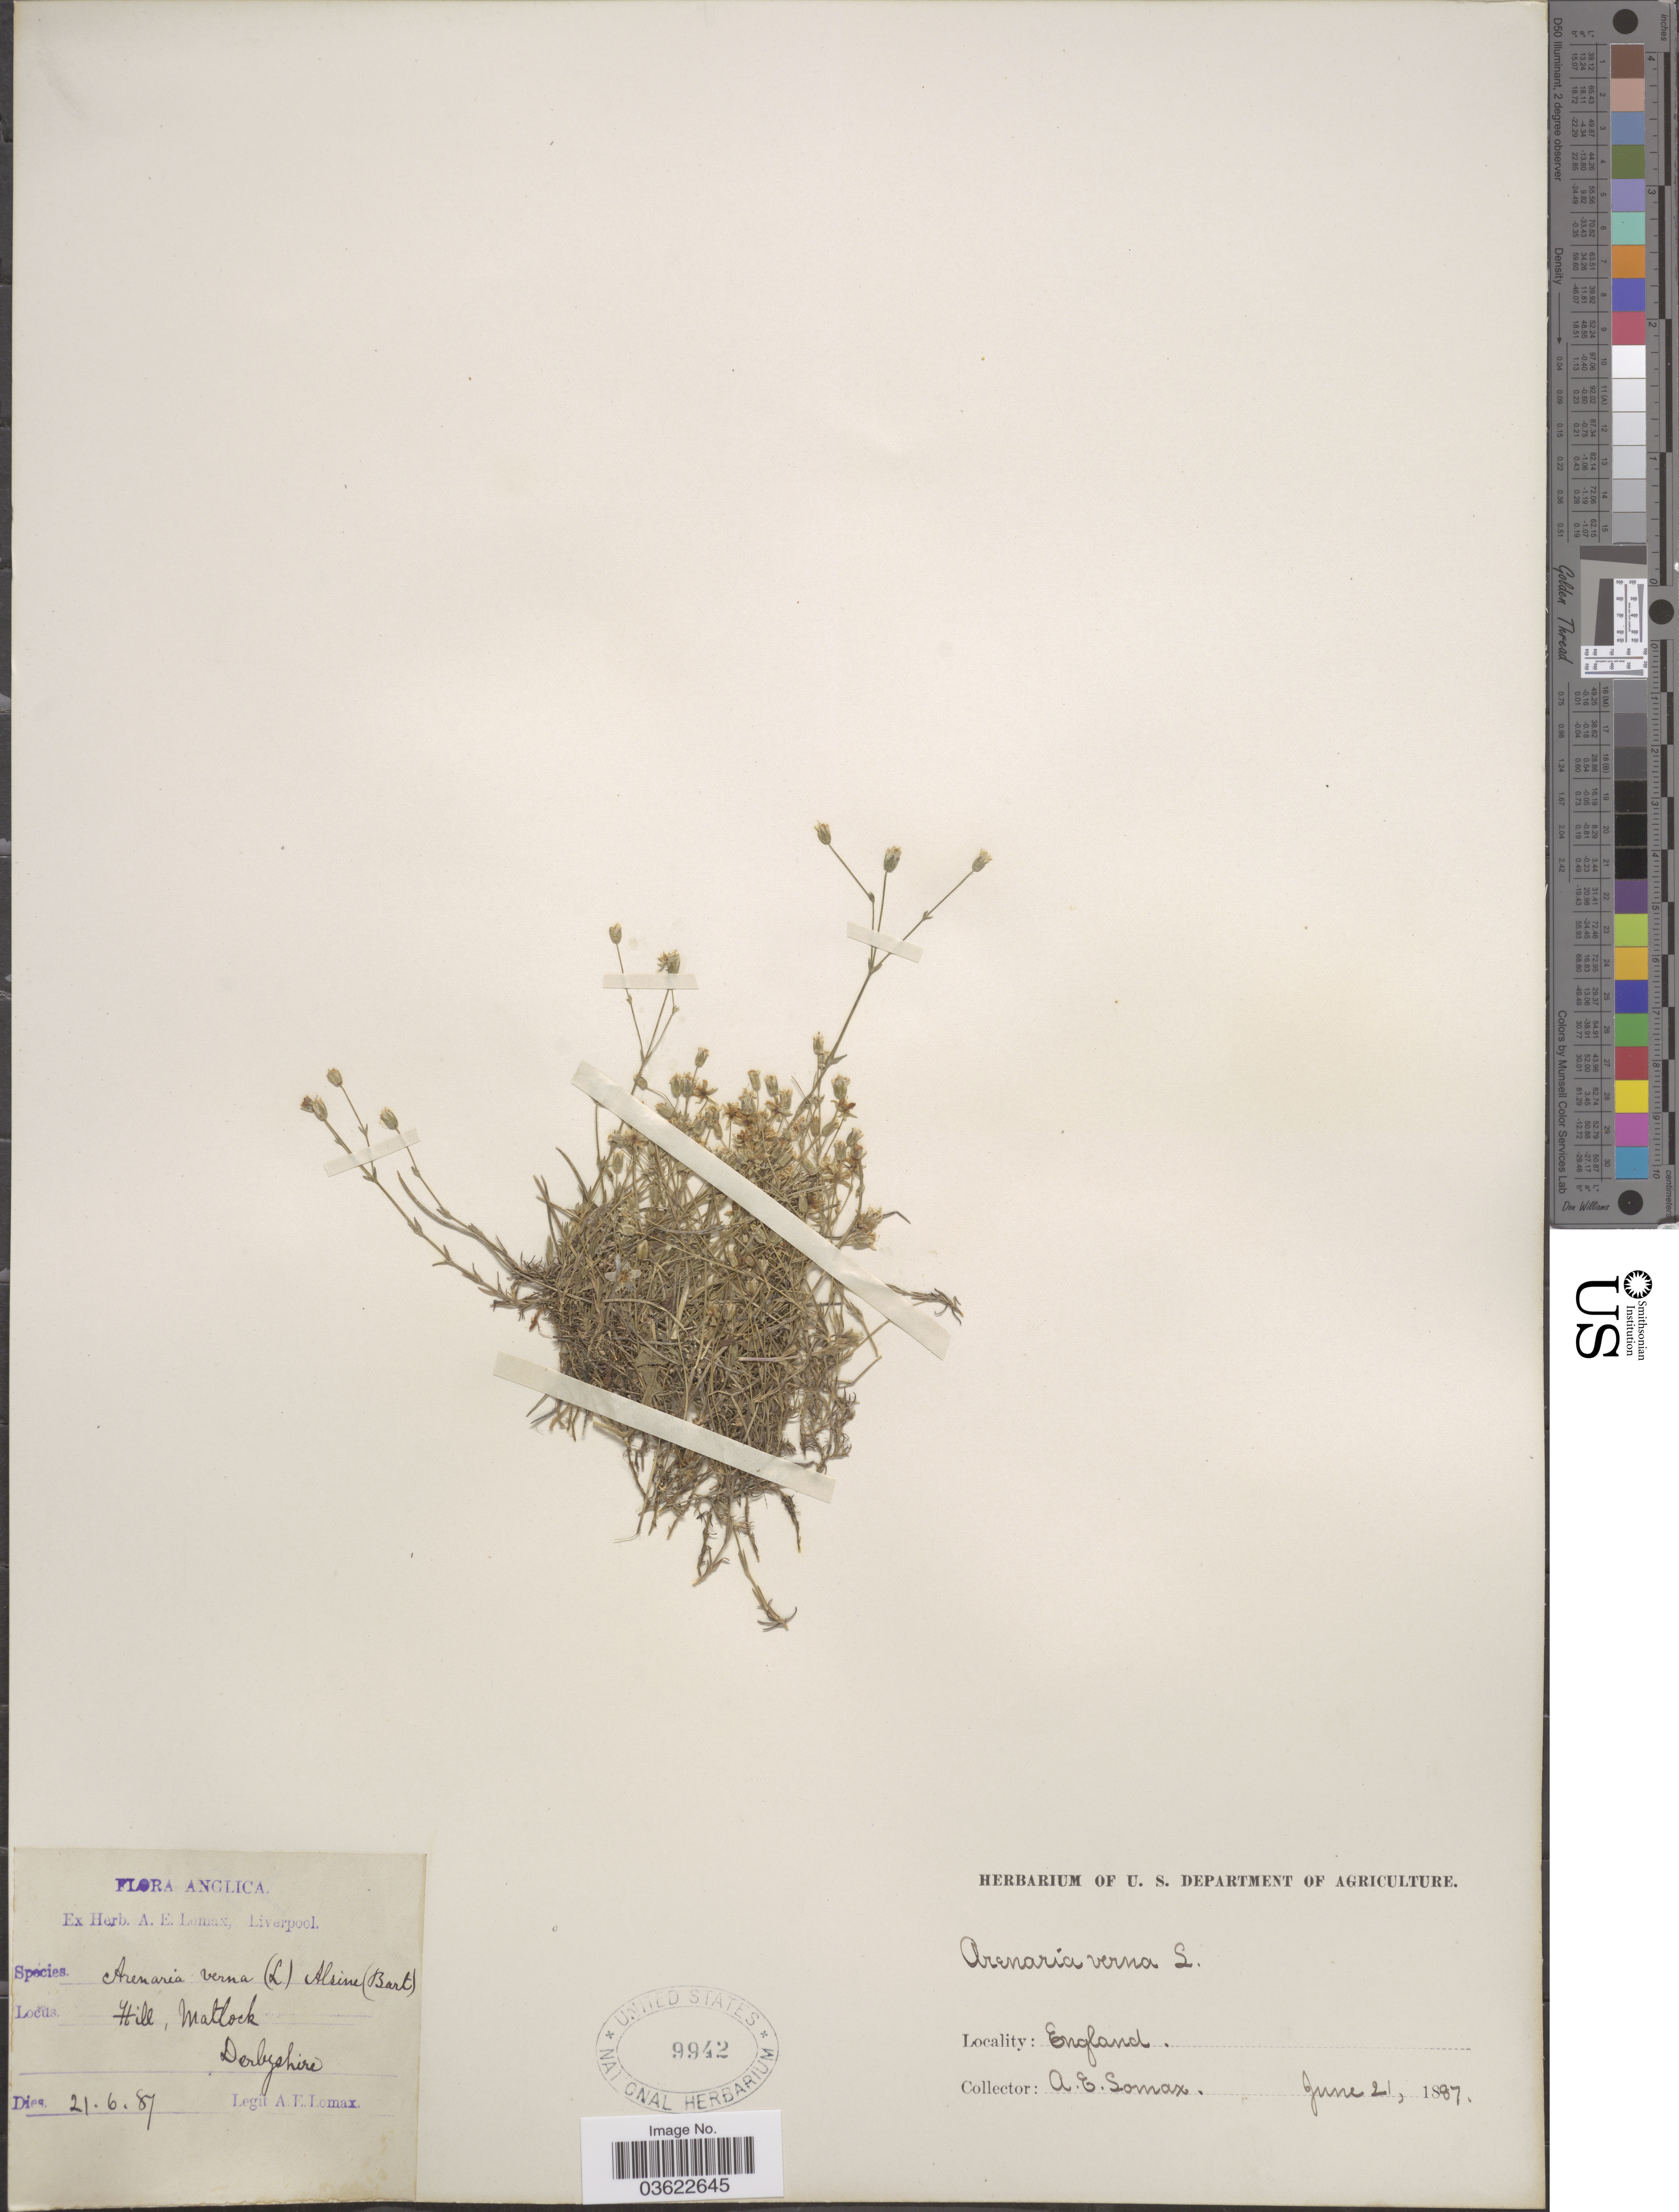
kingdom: Plantae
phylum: Tracheophyta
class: Magnoliopsida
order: Caryophyllales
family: Caryophyllaceae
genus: Arenaria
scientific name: Arenaria verna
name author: L.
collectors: A. Lomax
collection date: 1887-06-21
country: United Kingdom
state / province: England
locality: Anglica. Hill, Matlock. Derbyshire.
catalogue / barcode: US 9942